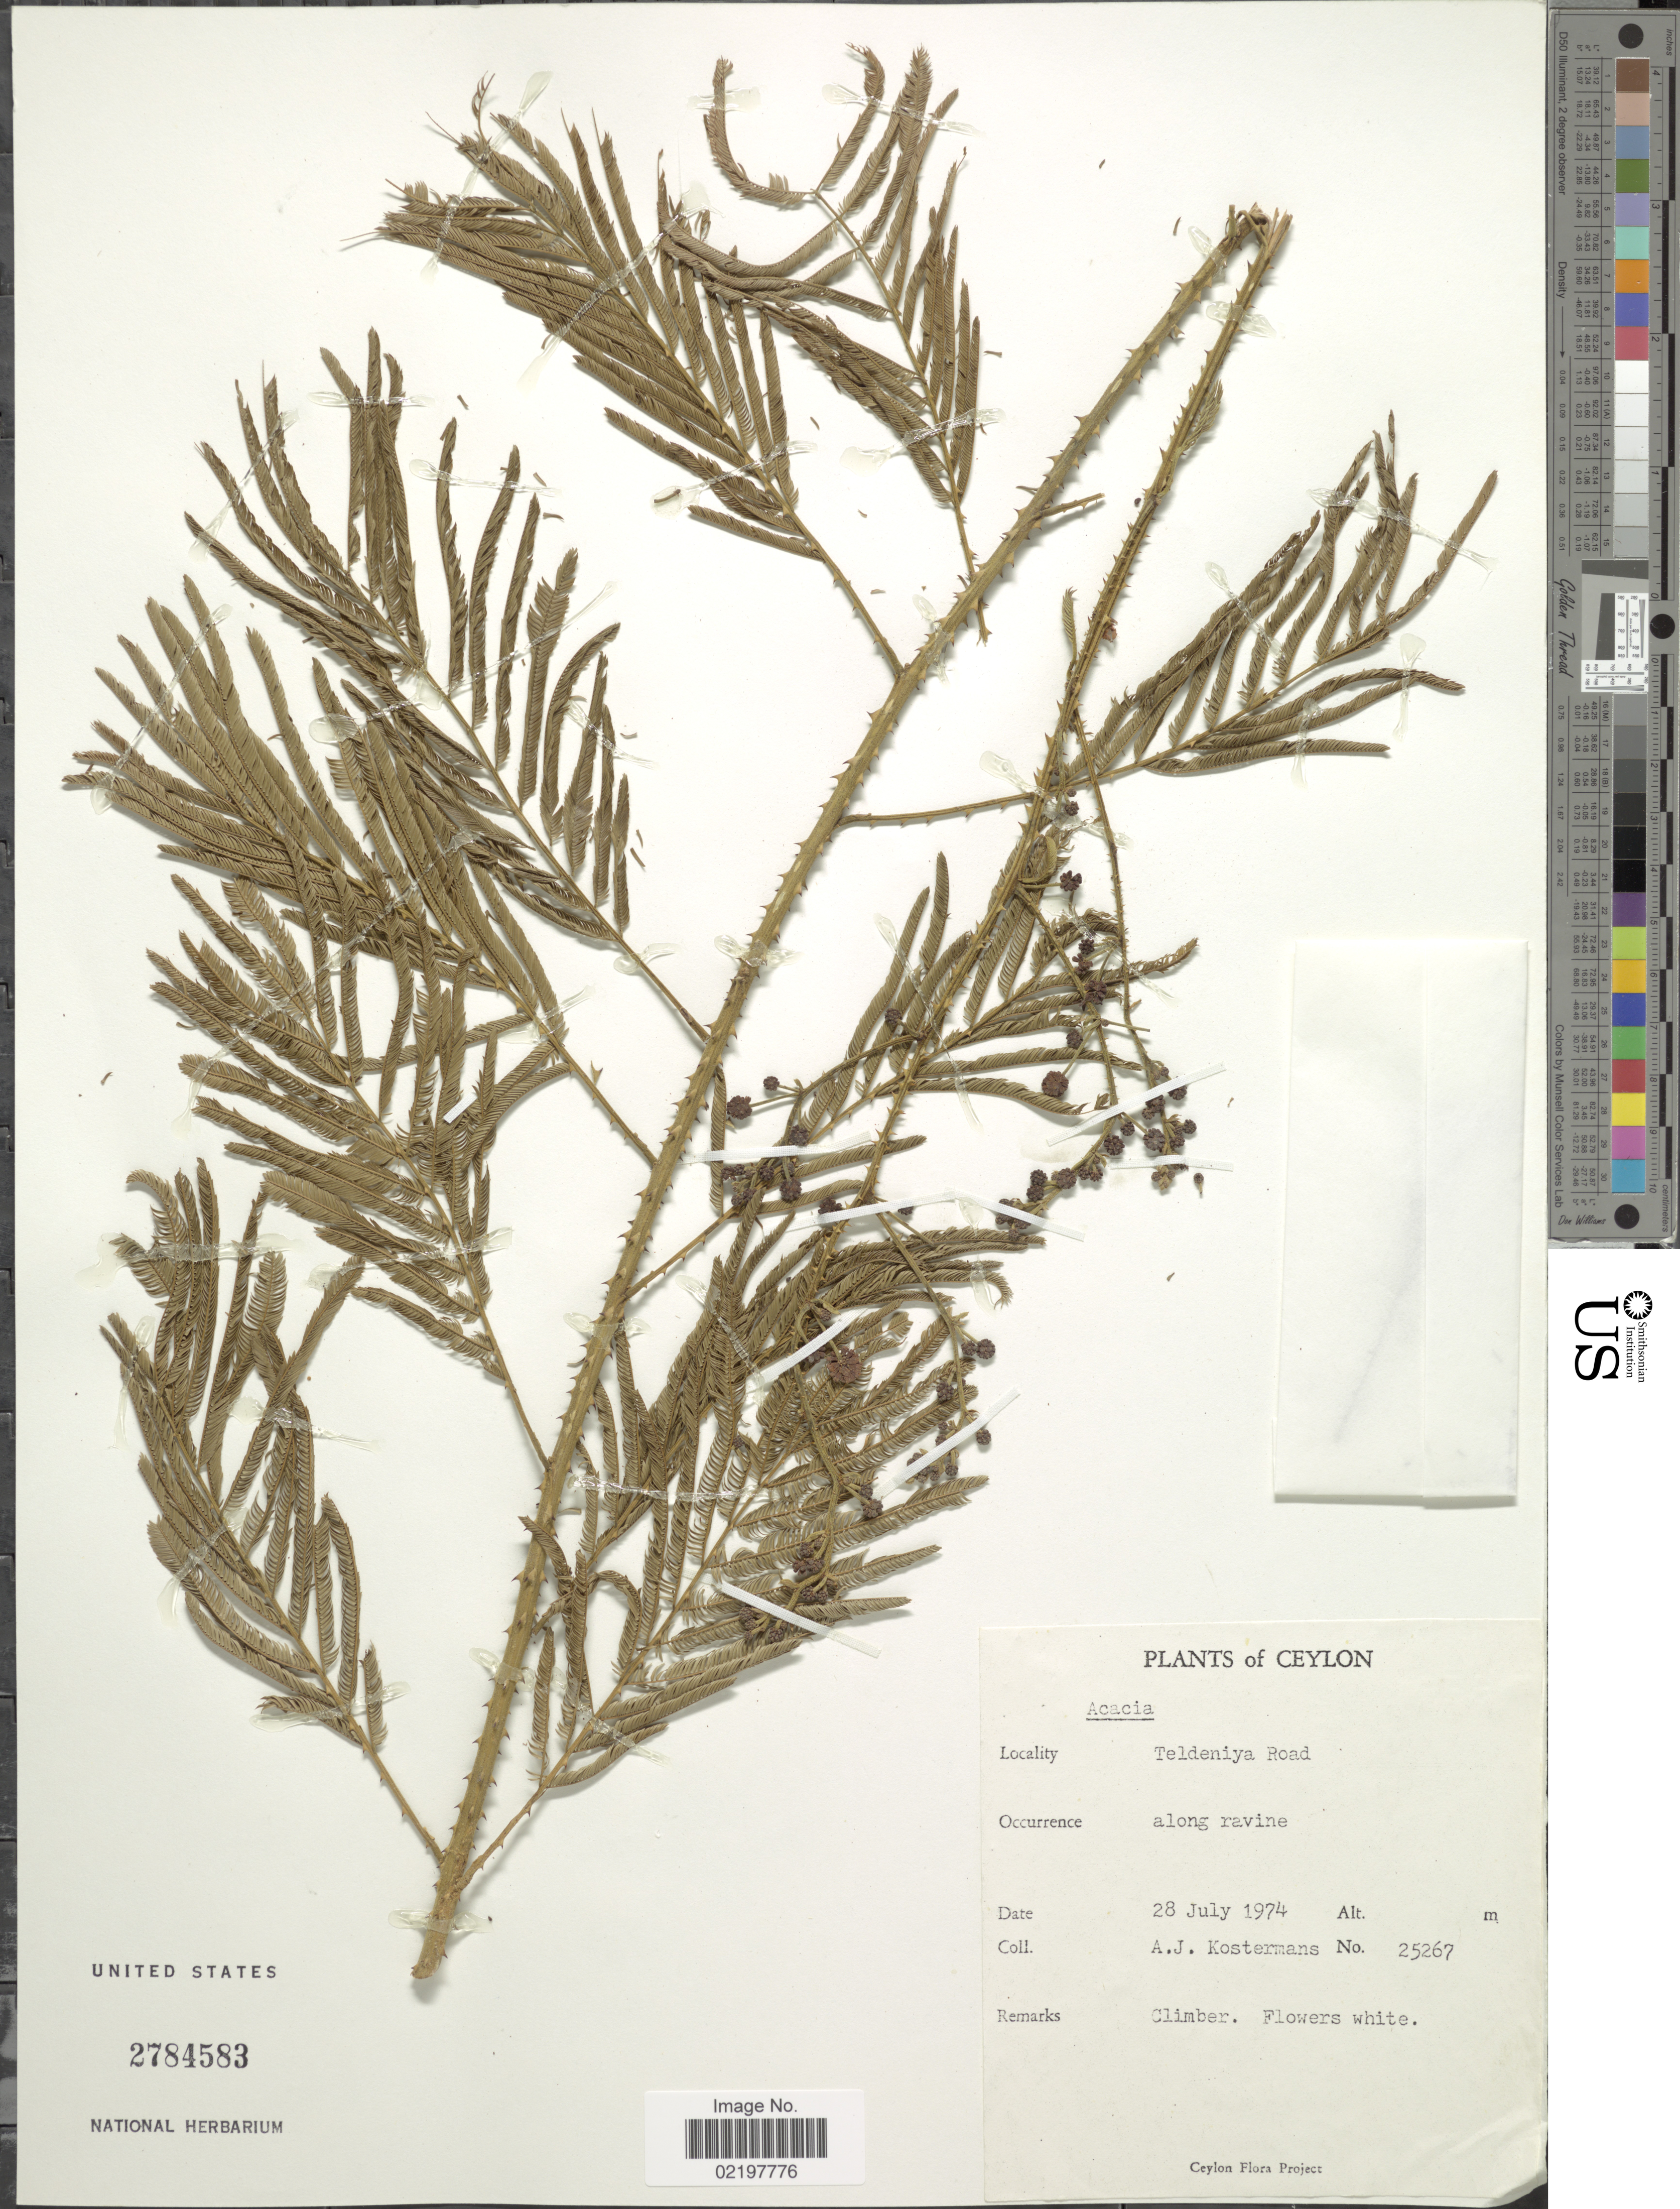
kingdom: Plantae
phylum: Tracheophyta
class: Magnoliopsida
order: Fabales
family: Fabaceae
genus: Senegalia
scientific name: Senegalia pennata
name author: (L.) Maslin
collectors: A. J. G. Kostermans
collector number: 25267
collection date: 1974-07-28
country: Sri Lanka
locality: Ceylon, Teldeniya Road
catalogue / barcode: US 2784583